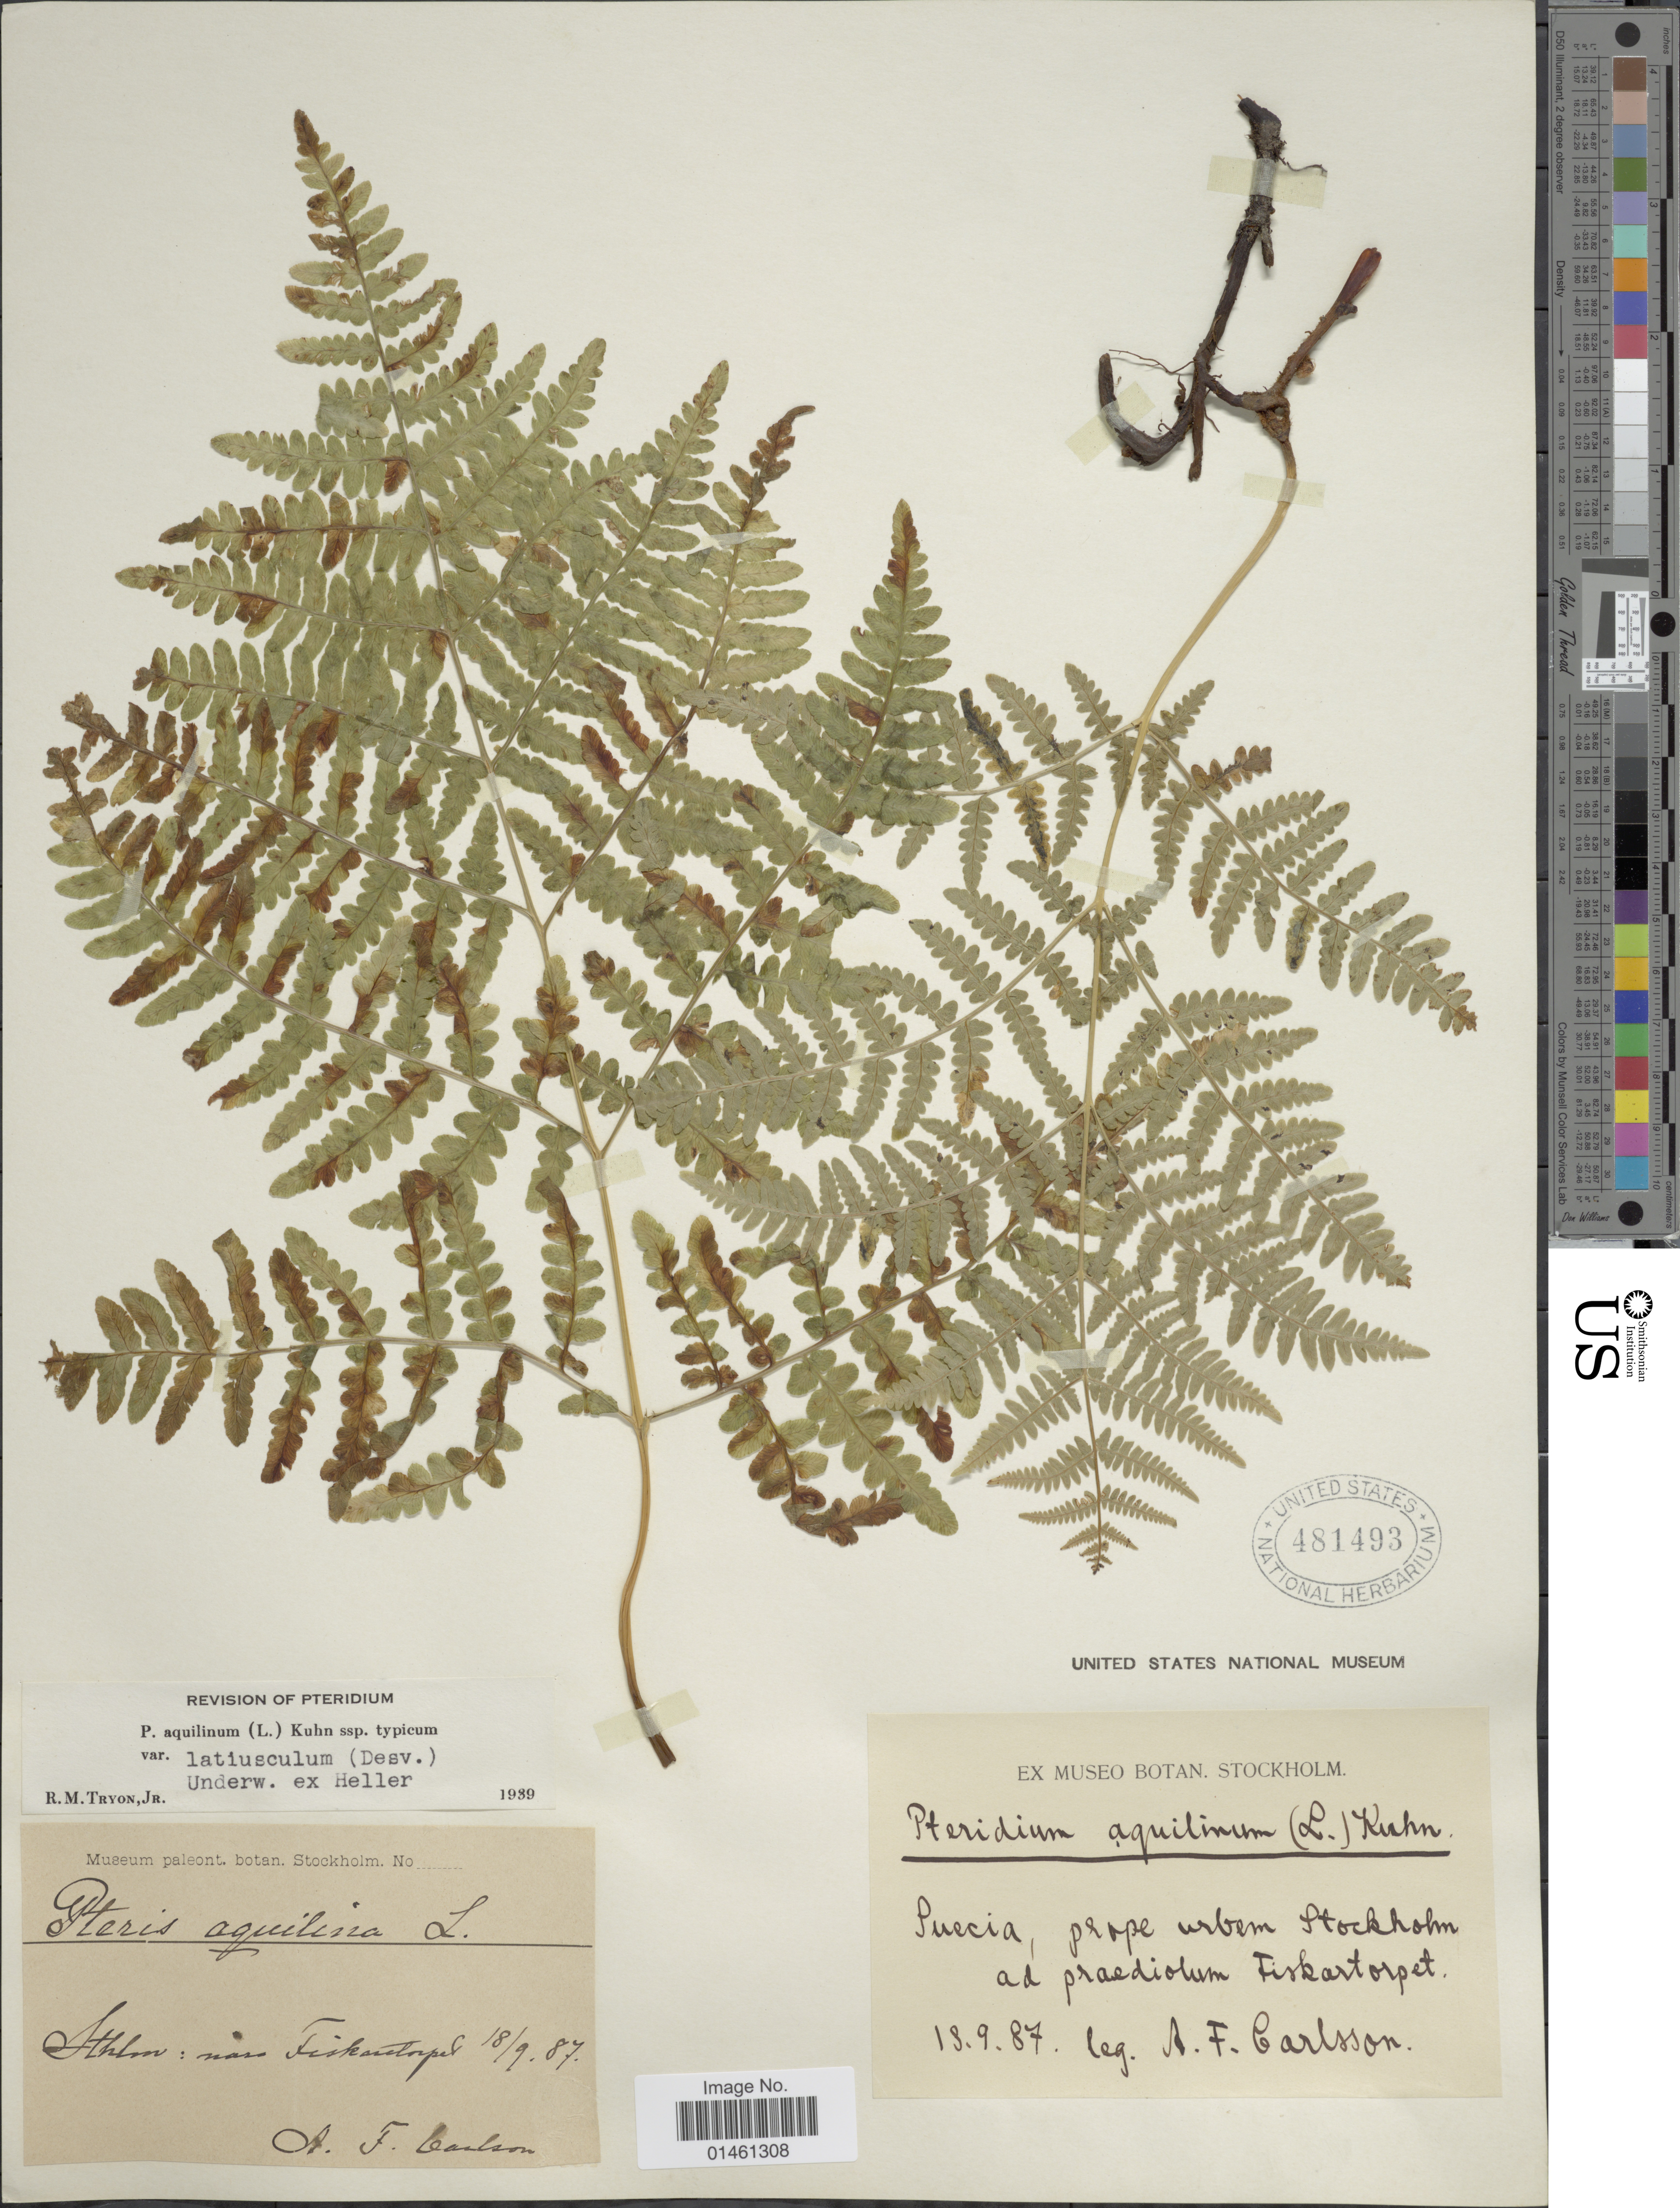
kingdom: Plantae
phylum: Tracheophyta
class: Polypodiopsida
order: Polypodiales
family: Dennstaedtiaceae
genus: Pteridium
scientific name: Pteridium aquilinum var. latiusculum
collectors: A. Carlsson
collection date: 1887-09-18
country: Sweden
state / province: Stockholm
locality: Stockholm, nära Fiskartorpet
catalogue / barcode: US 481493